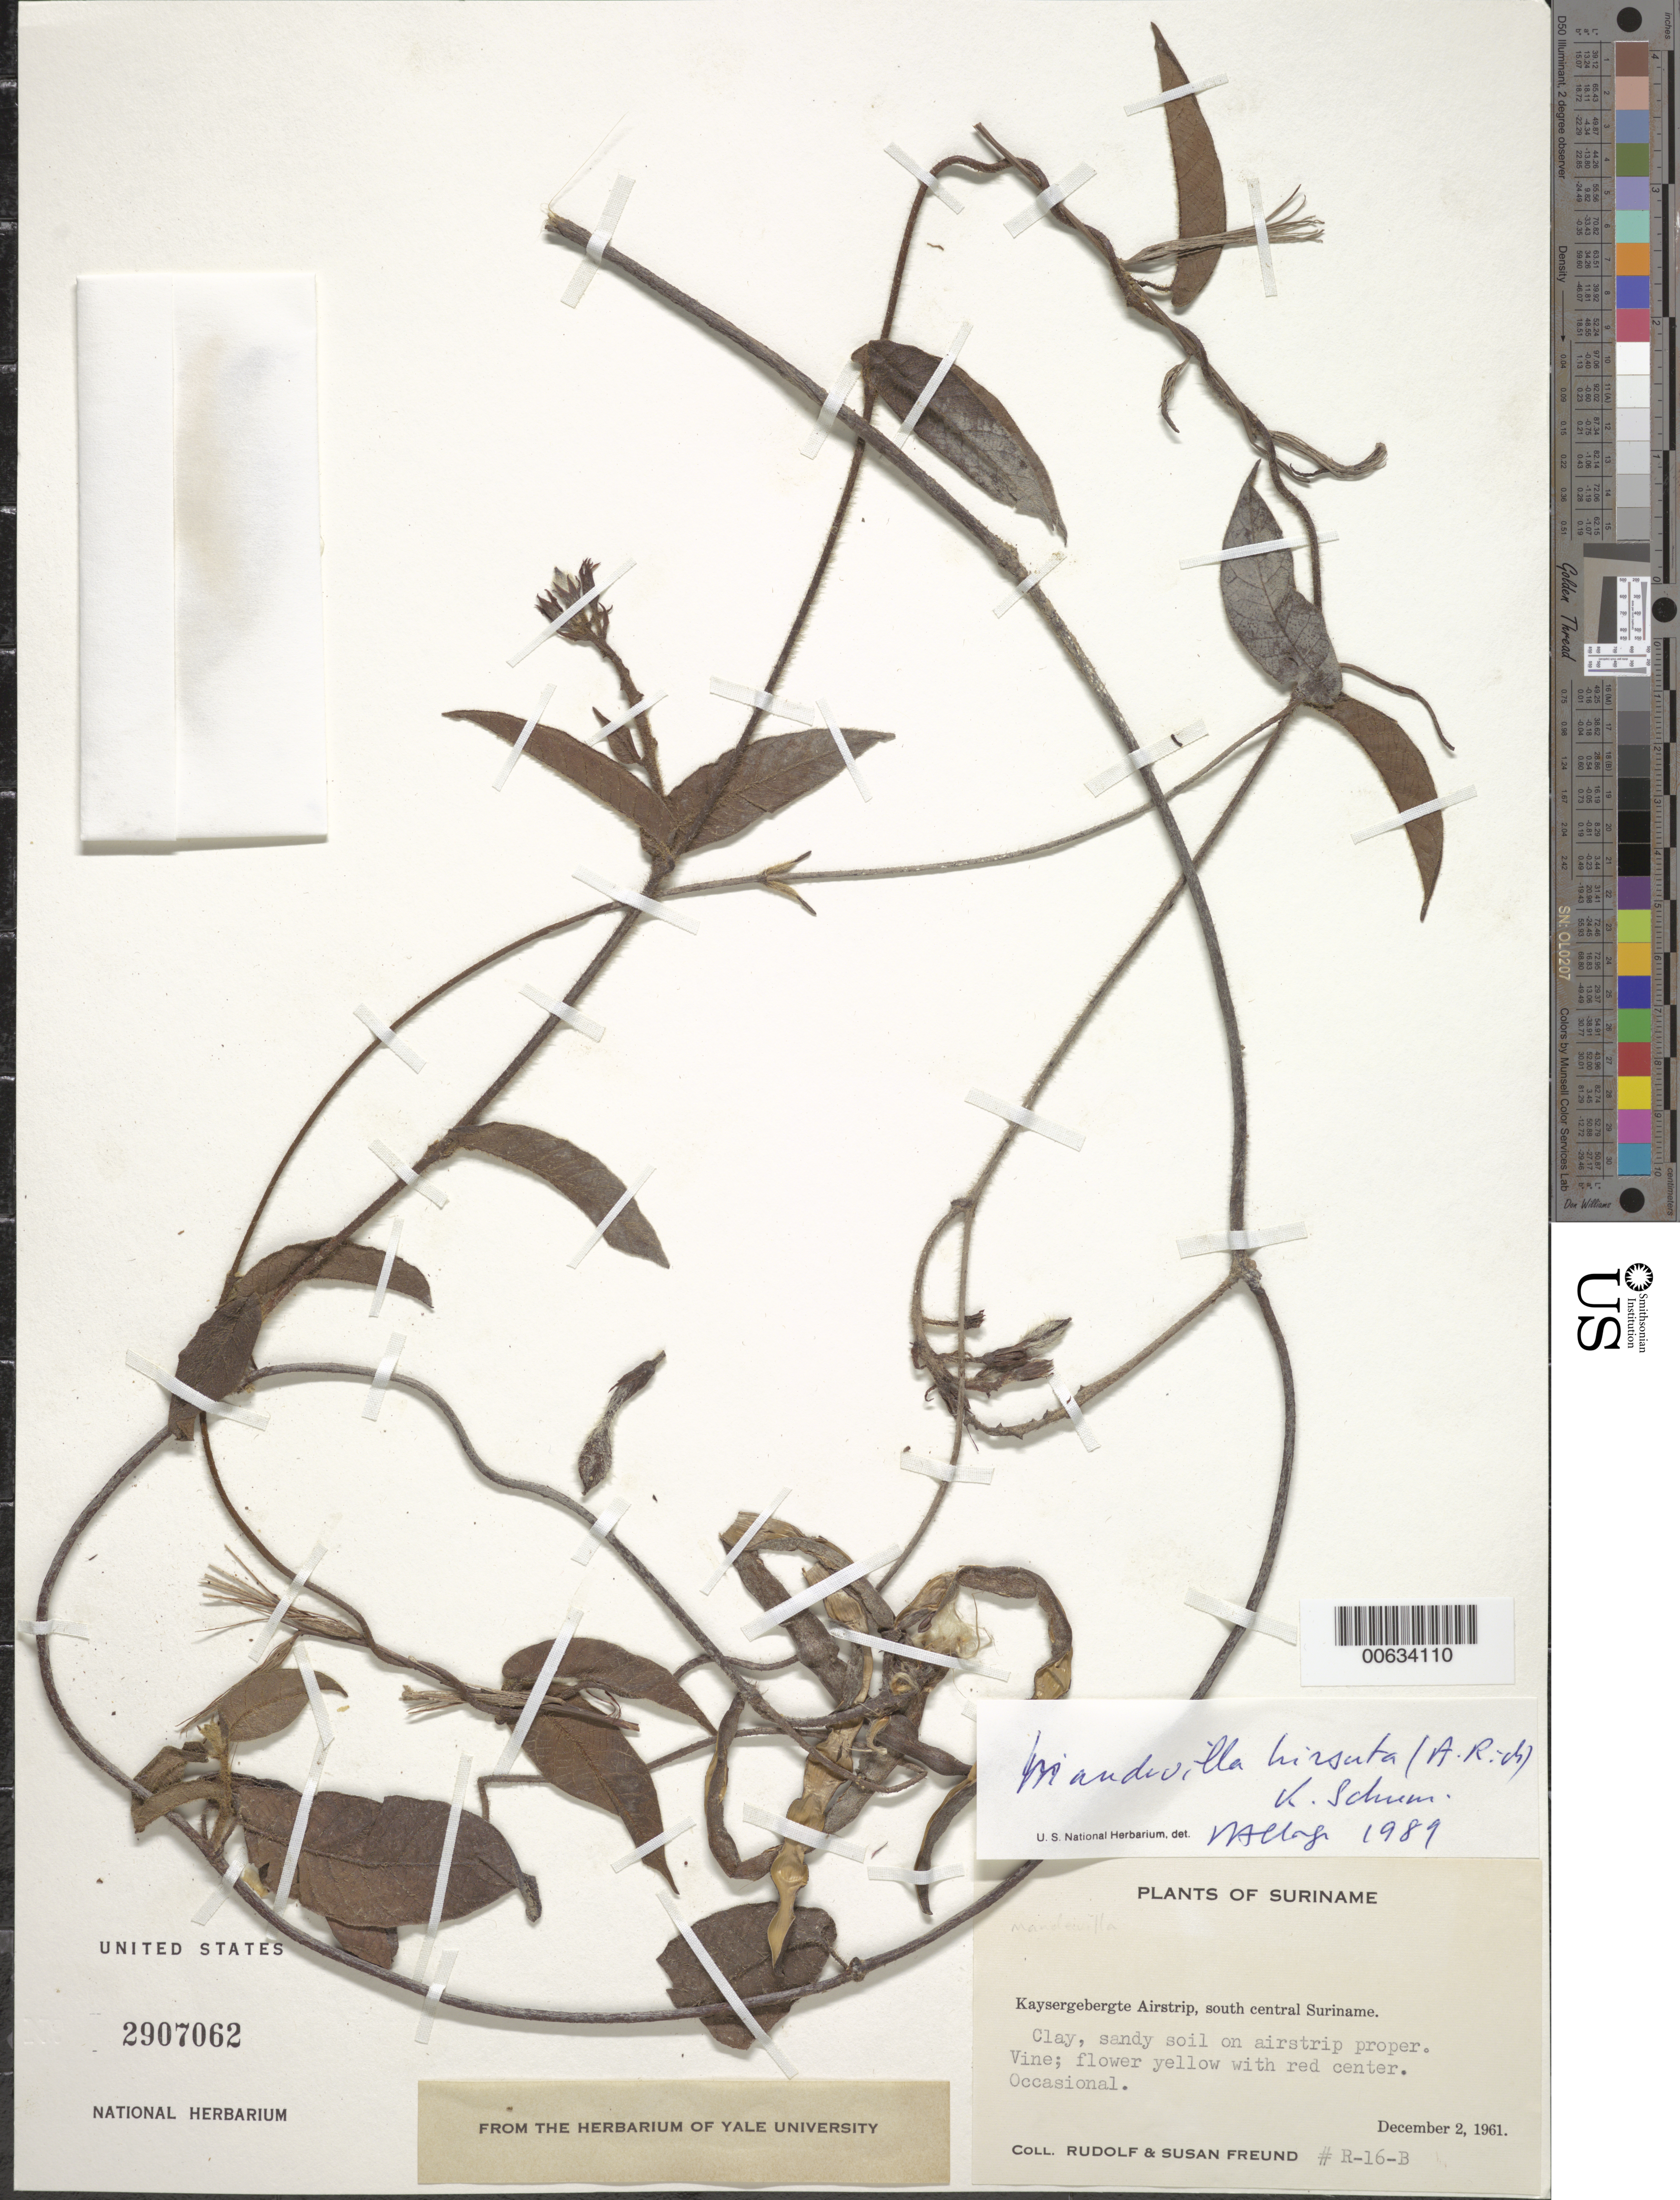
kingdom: Plantae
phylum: Tracheophyta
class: Magnoliopsida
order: Gentianales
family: Apocynaceae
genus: Mandevilla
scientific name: Mandevilla hirsuta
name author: (Rich.) K. Schum.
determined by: Allorge, L.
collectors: R. Freund & S. Freund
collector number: R 16 B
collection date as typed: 2-Dec-61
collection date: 1961-12-02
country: Suriname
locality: Kaysergebergte Airstrip, south central Suriname, 45 km above confl. with Lucie R.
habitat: Clay, sandy soil on airstrip proper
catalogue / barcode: US 2907062